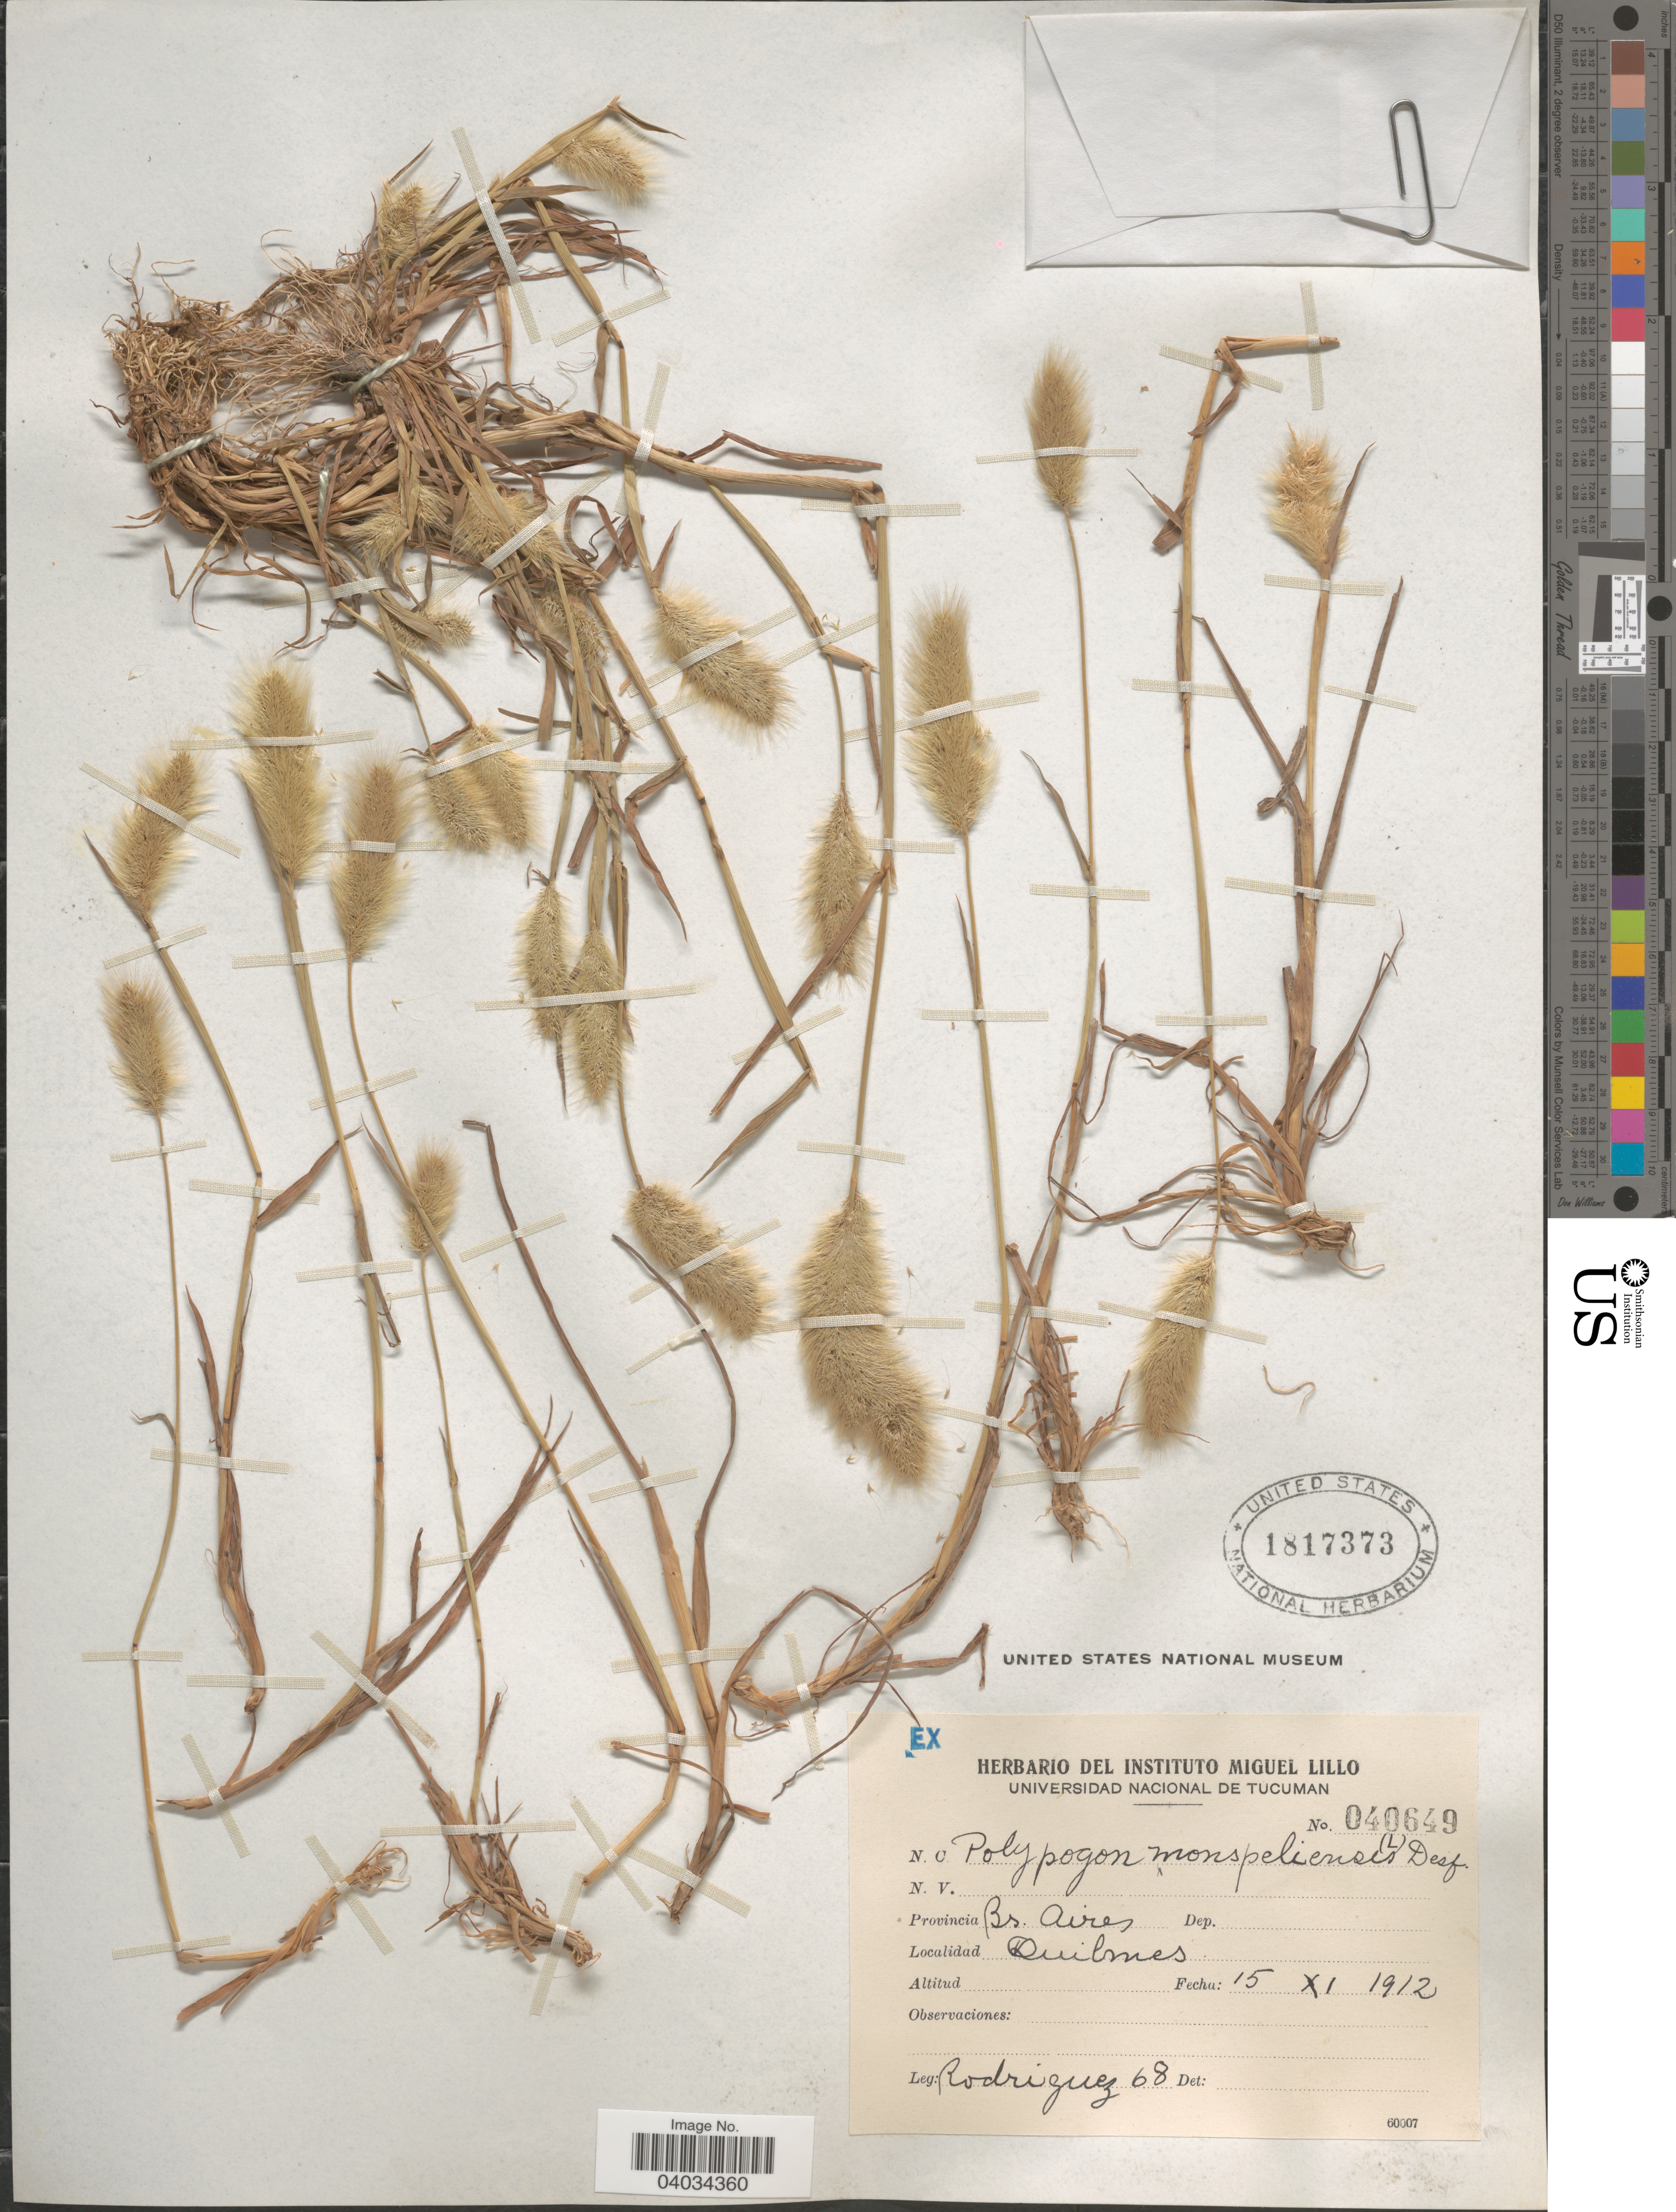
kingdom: Plantae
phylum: Tracheophyta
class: Liliopsida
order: Poales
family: Poaceae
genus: Polypogon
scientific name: Polypogon monspeliensis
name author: (L.) Desf.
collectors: Rodriguez, --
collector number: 68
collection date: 1912-11-15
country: Argentina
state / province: Buenos Aires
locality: Quilmes.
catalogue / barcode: US 1817373